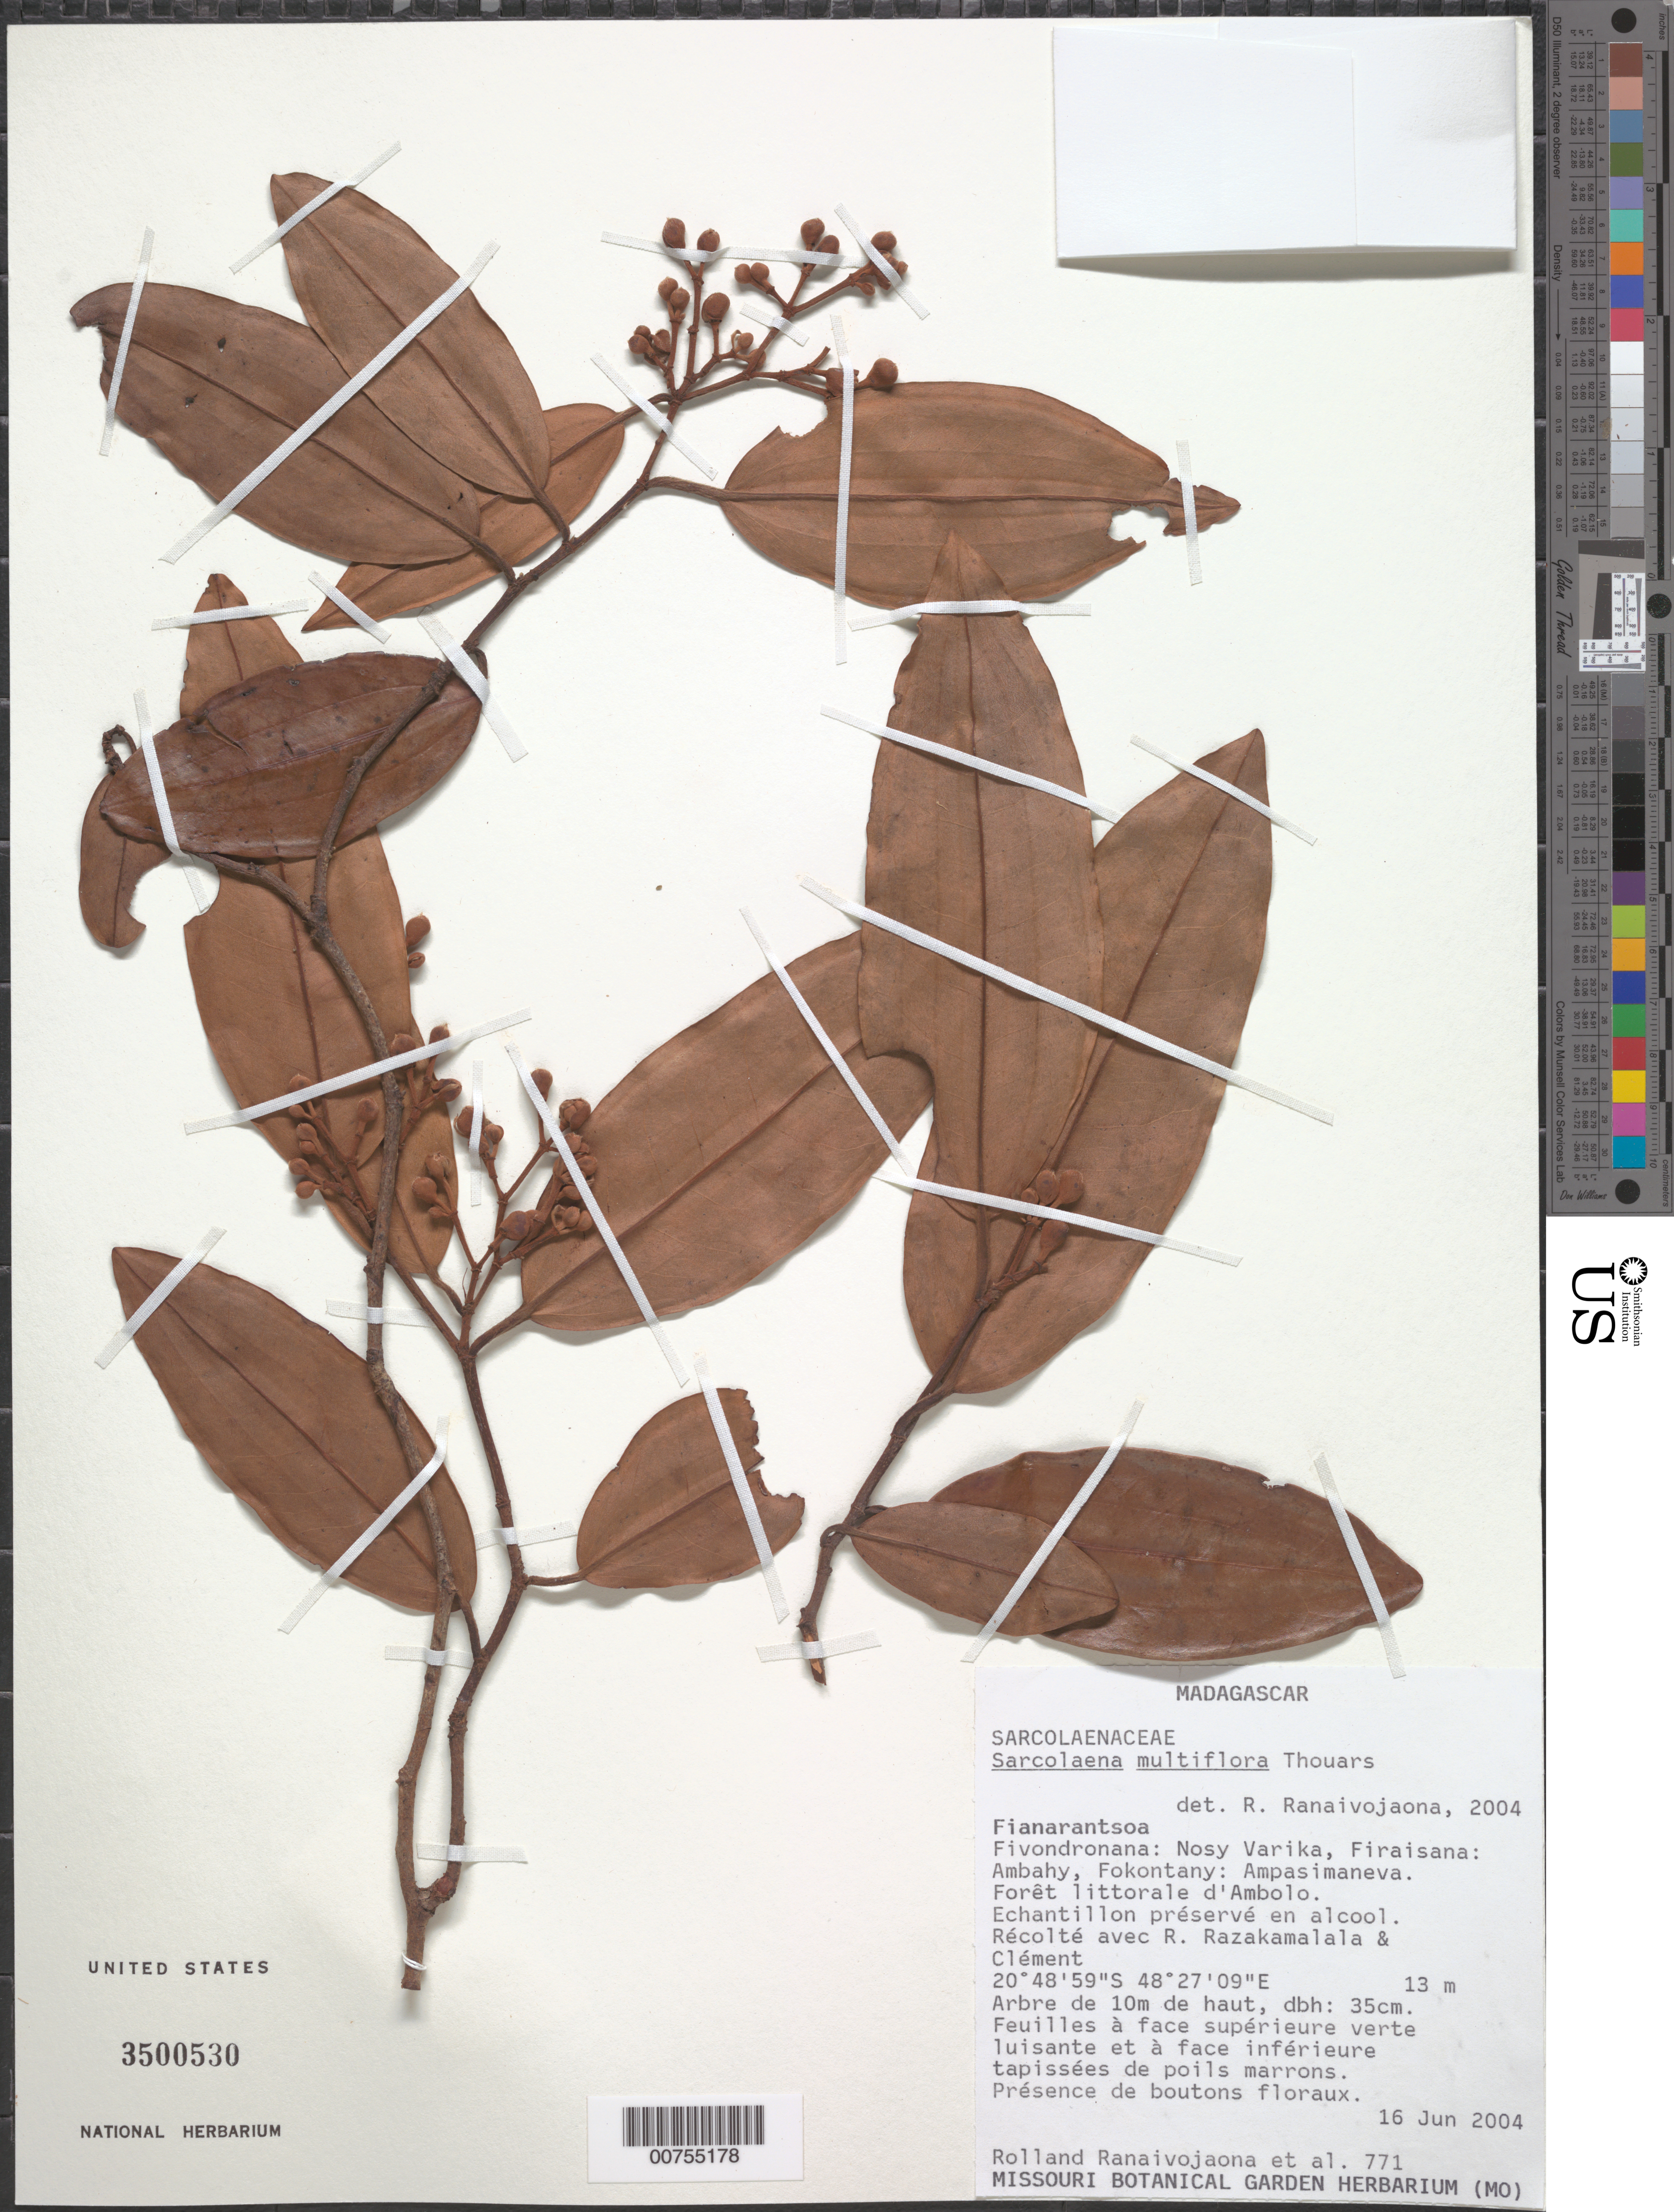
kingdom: Plantae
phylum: Tracheophyta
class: Magnoliopsida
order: Malvales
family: Sarcolaenaceae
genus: Sarcolaena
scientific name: Sarcolaena multiflora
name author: Thouars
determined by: Ranaivojaona, R.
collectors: R. Ranaivojaona & et al.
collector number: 771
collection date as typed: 16 Jun 2004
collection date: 2004-06-16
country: Madagascar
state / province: Vatovavy Fitovinany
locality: Fivondronana: Nosy Varika, Firaisana: Ambahy, Fokontany: Ampasimaneva. Ambolo.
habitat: Forêt littorale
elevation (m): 13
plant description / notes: Echantillon préservé en alcool.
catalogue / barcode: US 3500530